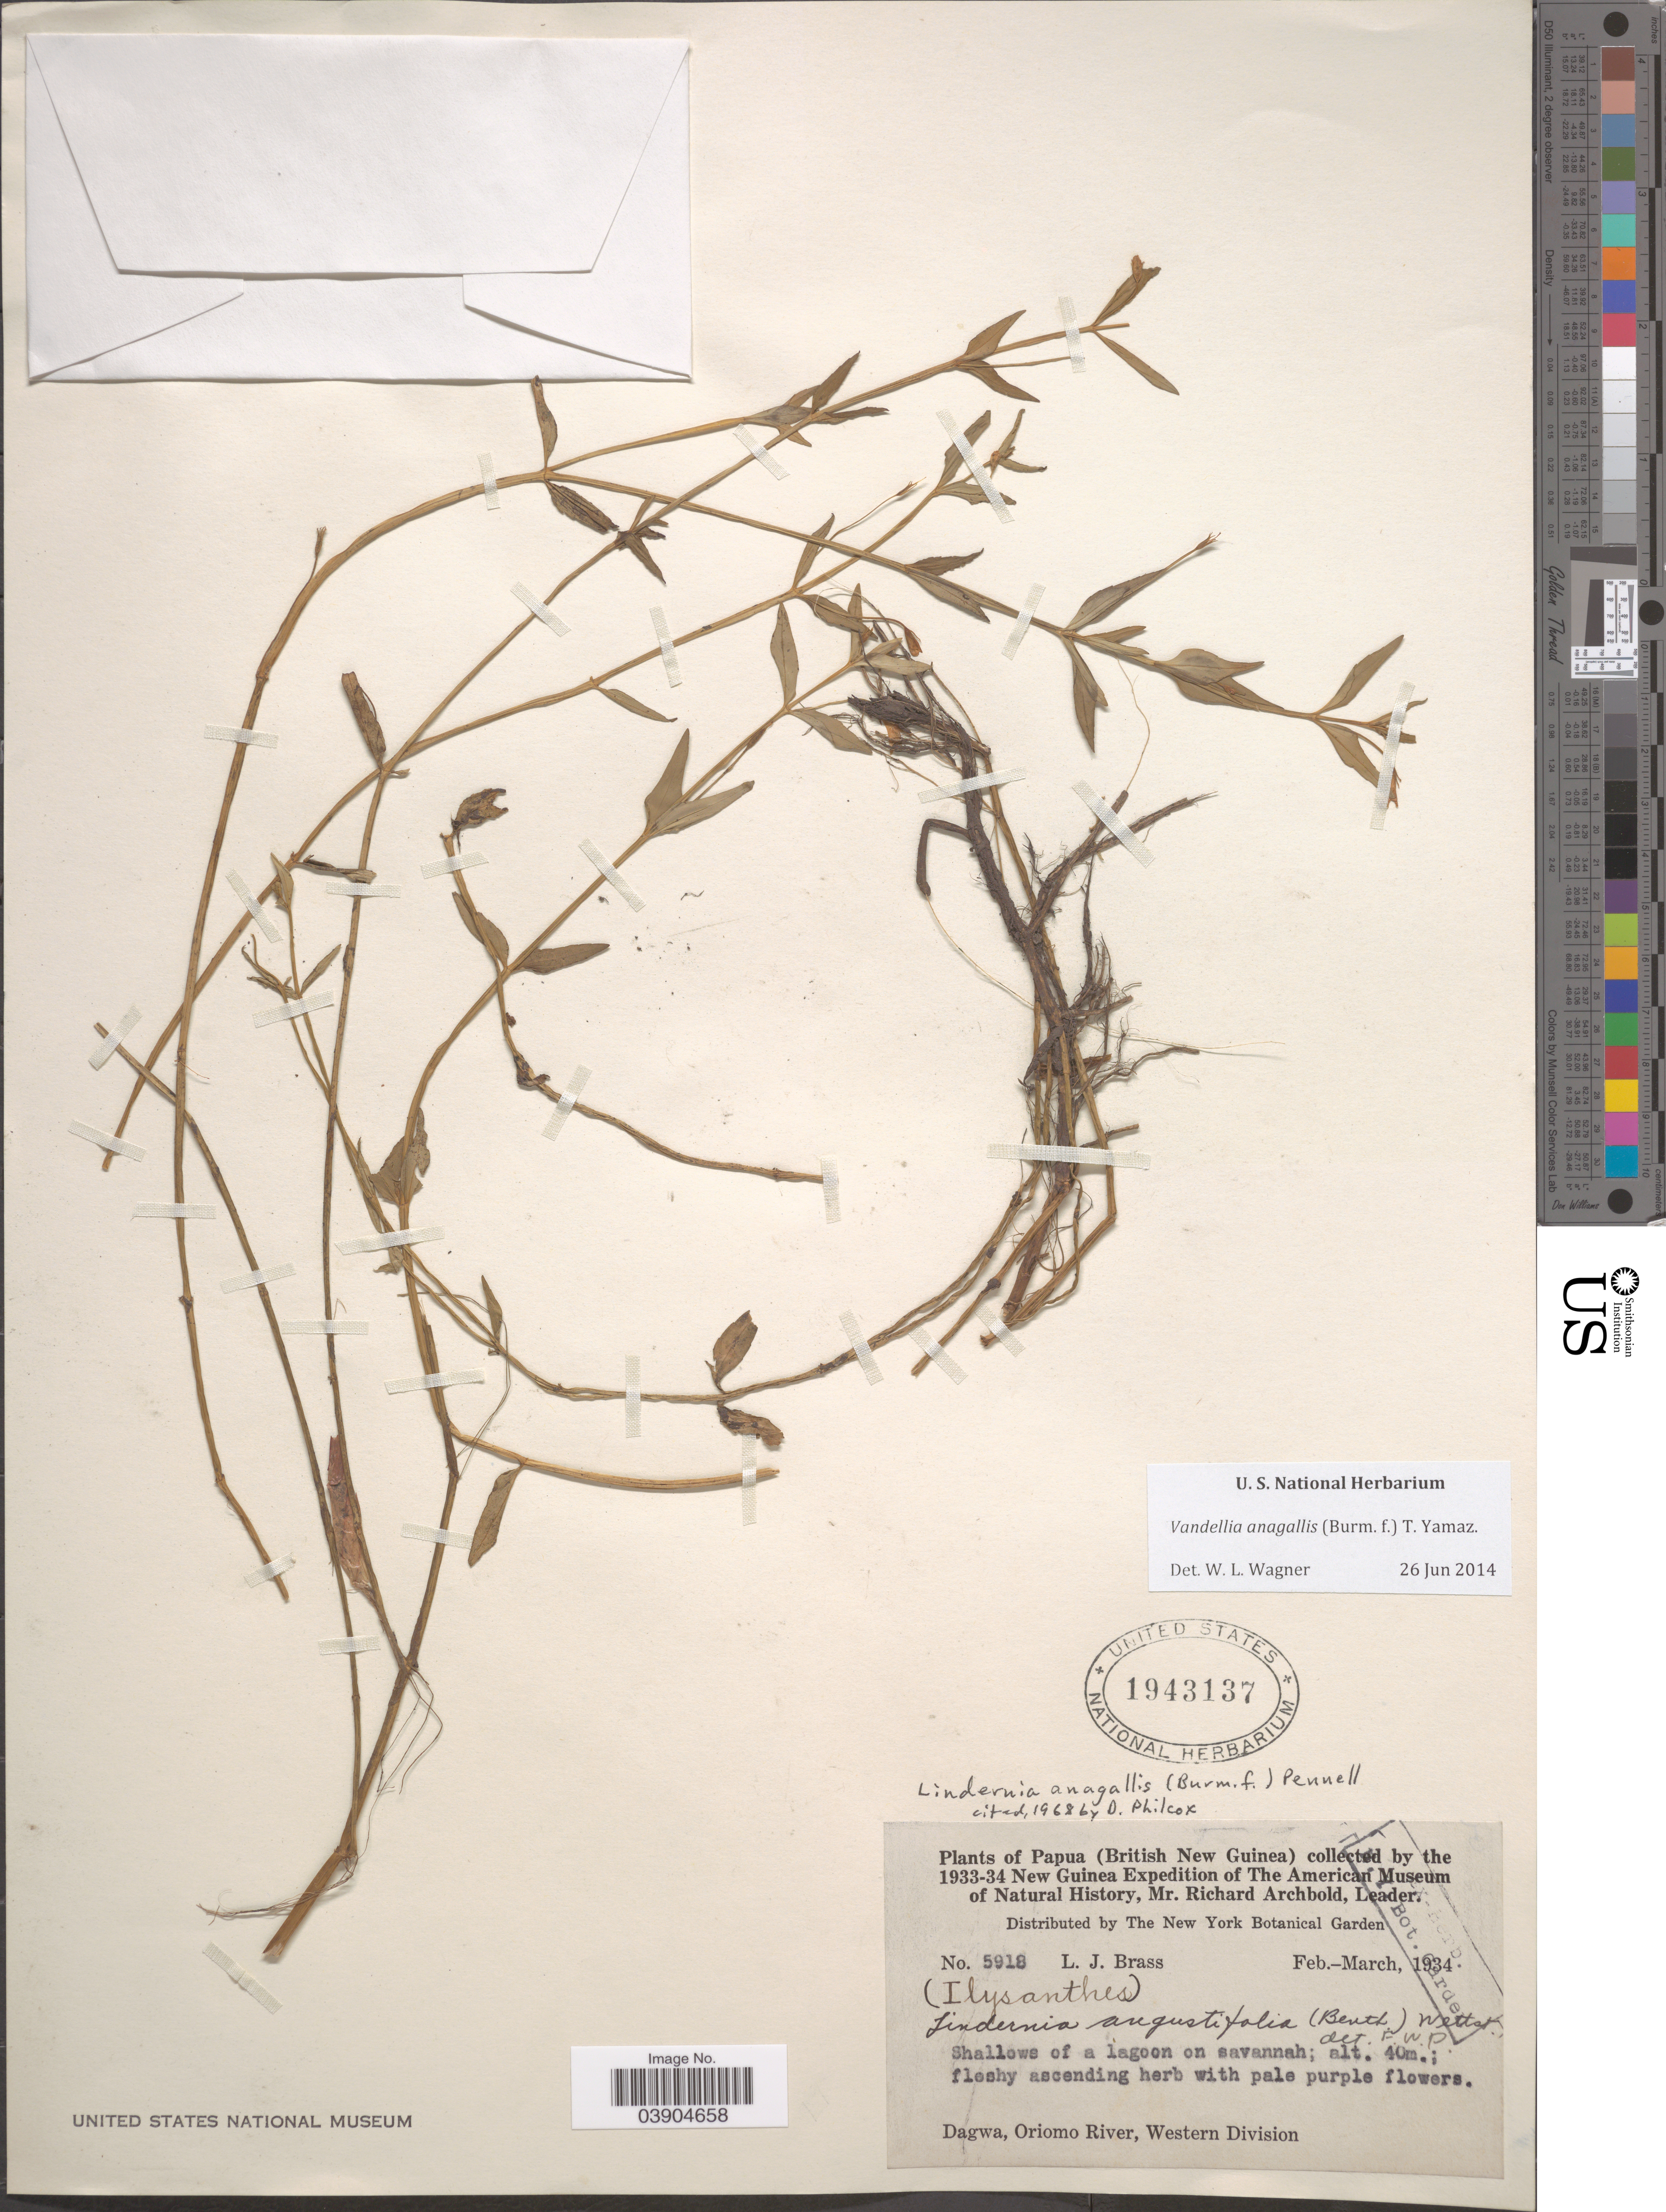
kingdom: Plantae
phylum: Tracheophyta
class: Magnoliopsida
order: Lamiales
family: Linderniaceae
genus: Lindernia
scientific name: Lindernia anagallis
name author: (Burm. f.) Pennell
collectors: L. J. Brass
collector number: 5918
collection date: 1934-02/1934-03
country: Papua New Guinea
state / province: Manus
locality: (British New Guinea). Dagwa, Oriomo River, Western Division.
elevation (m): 40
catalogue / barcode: US 1943137